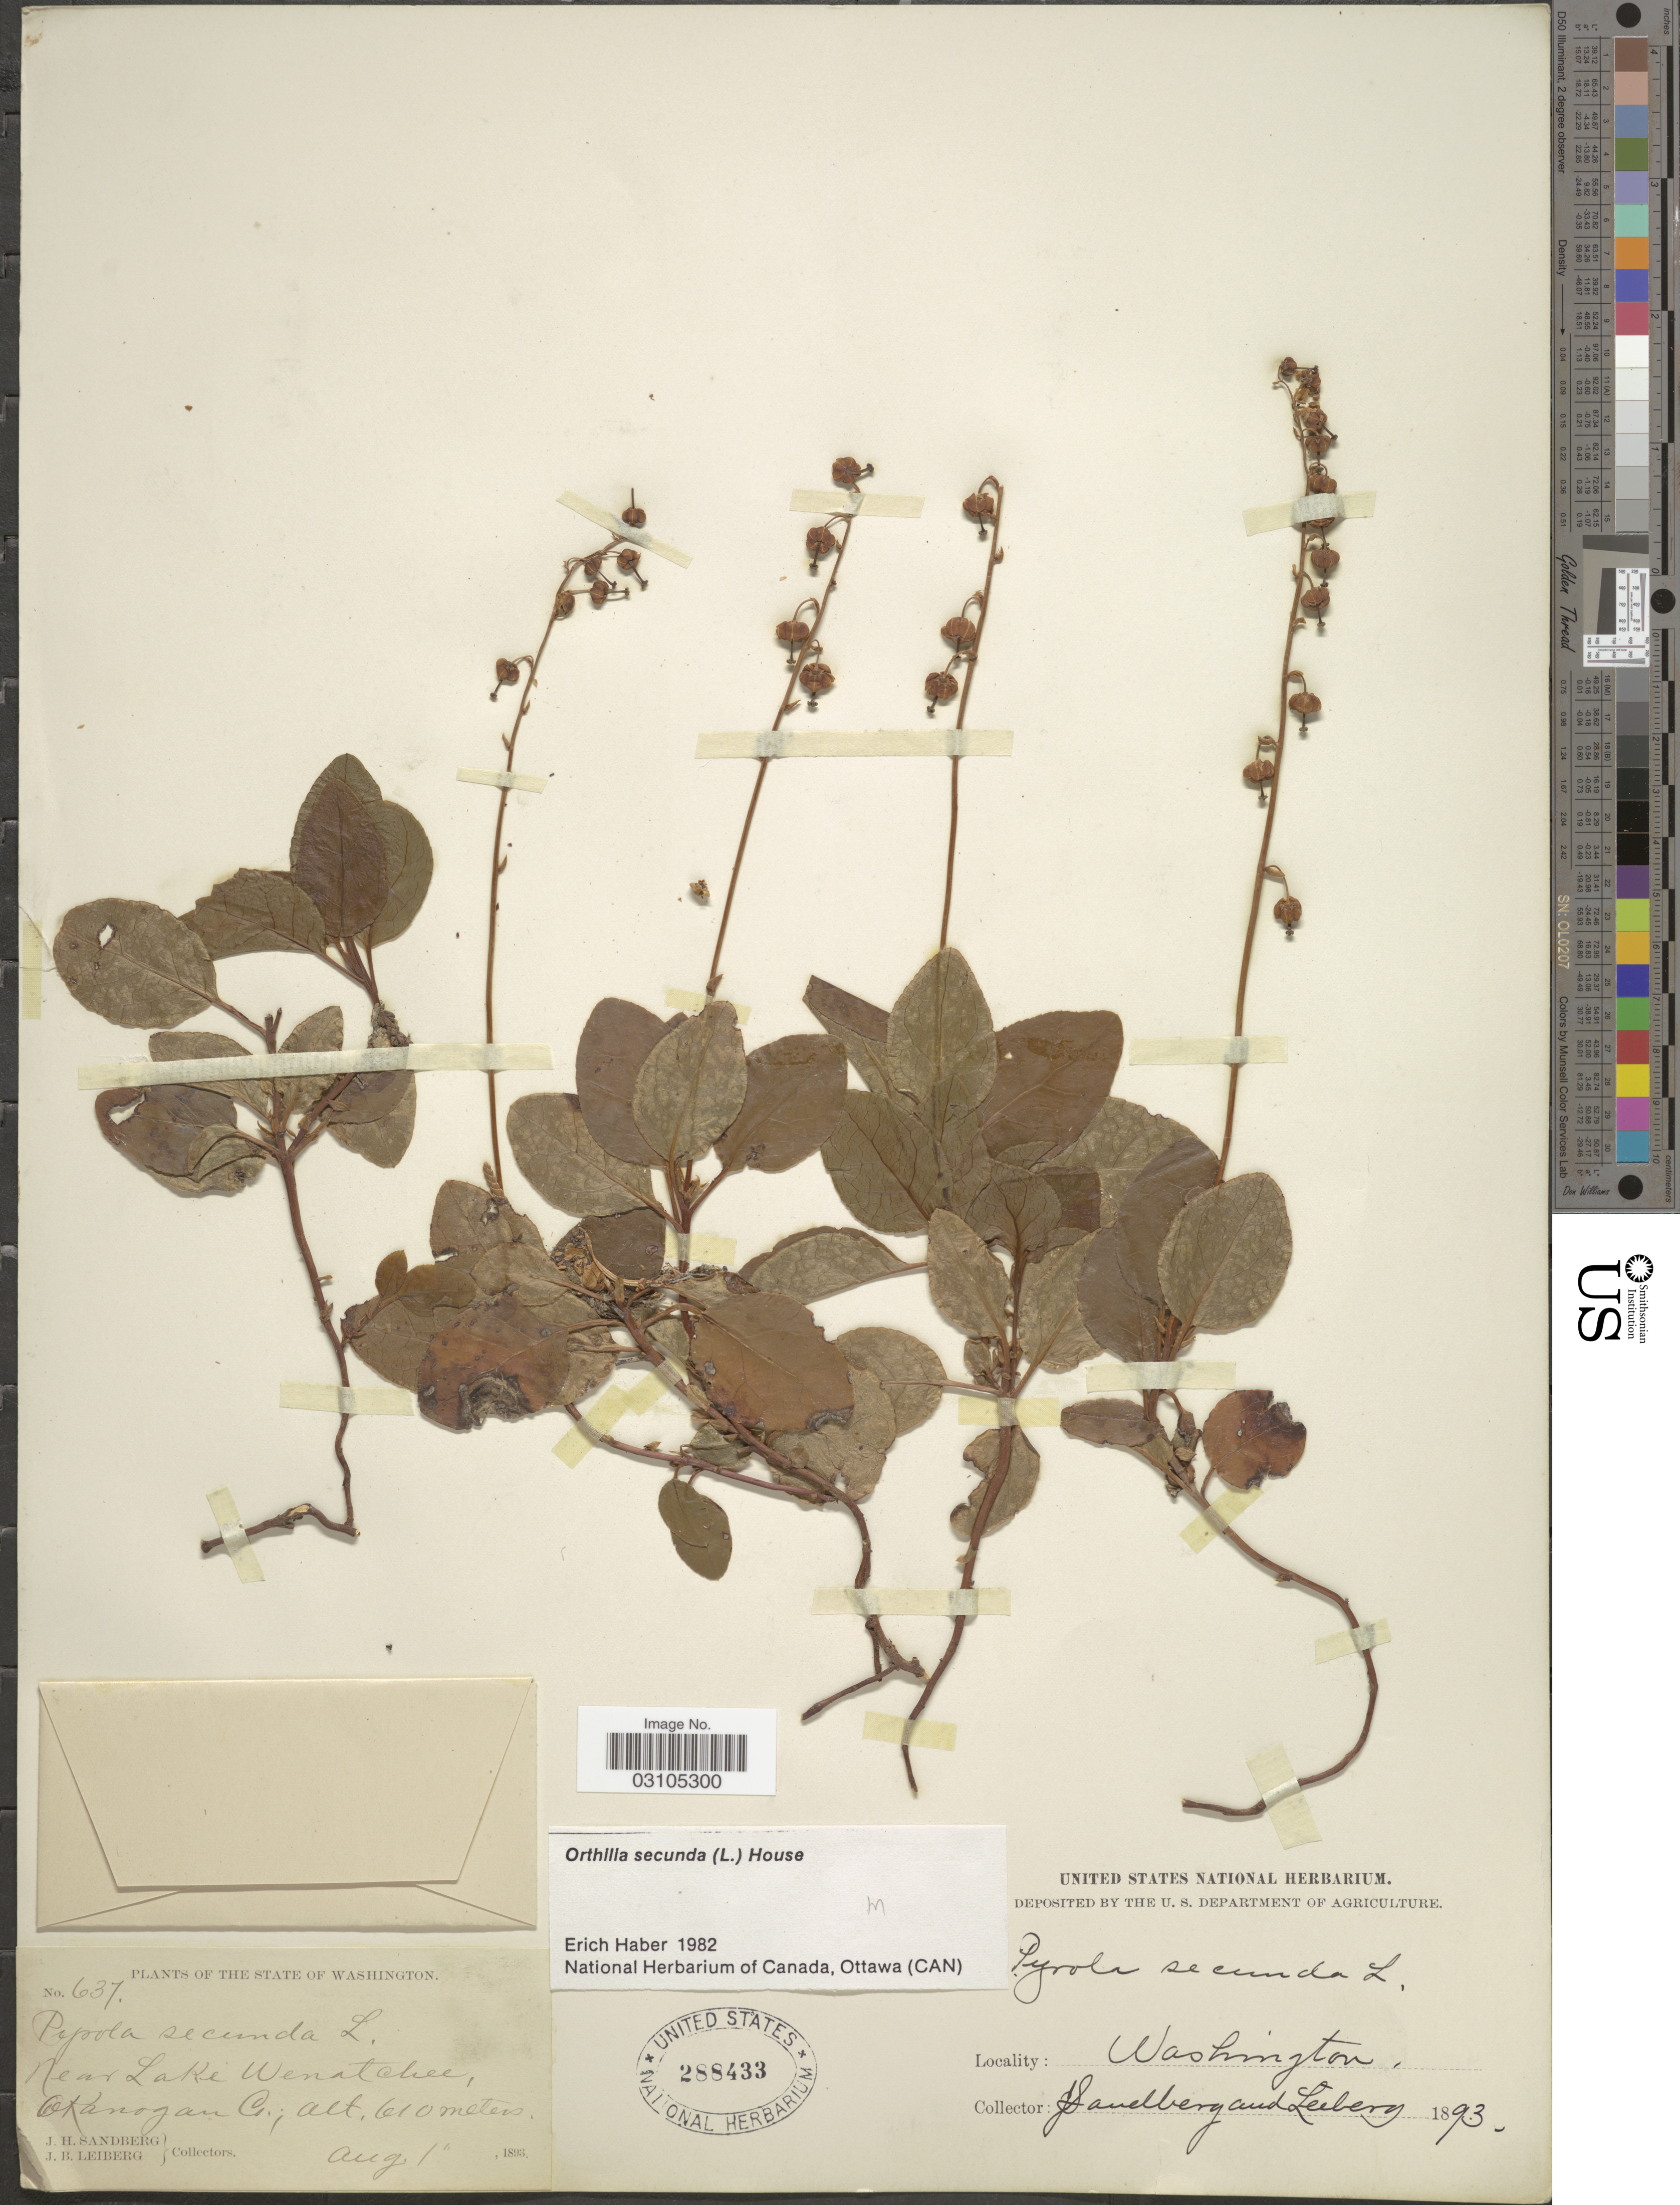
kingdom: Plantae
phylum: Tracheophyta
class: Magnoliopsida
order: Ericales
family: Ericaceae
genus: Orthilia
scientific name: Orthilia secunda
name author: (L.) House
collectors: J. H. Sandberg & J. B. Leiberg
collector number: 637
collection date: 1893-08-01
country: United States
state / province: Washington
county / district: Okanogan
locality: Near Lake Wenatchee, Okanogan Co.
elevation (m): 610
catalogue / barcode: US 288433